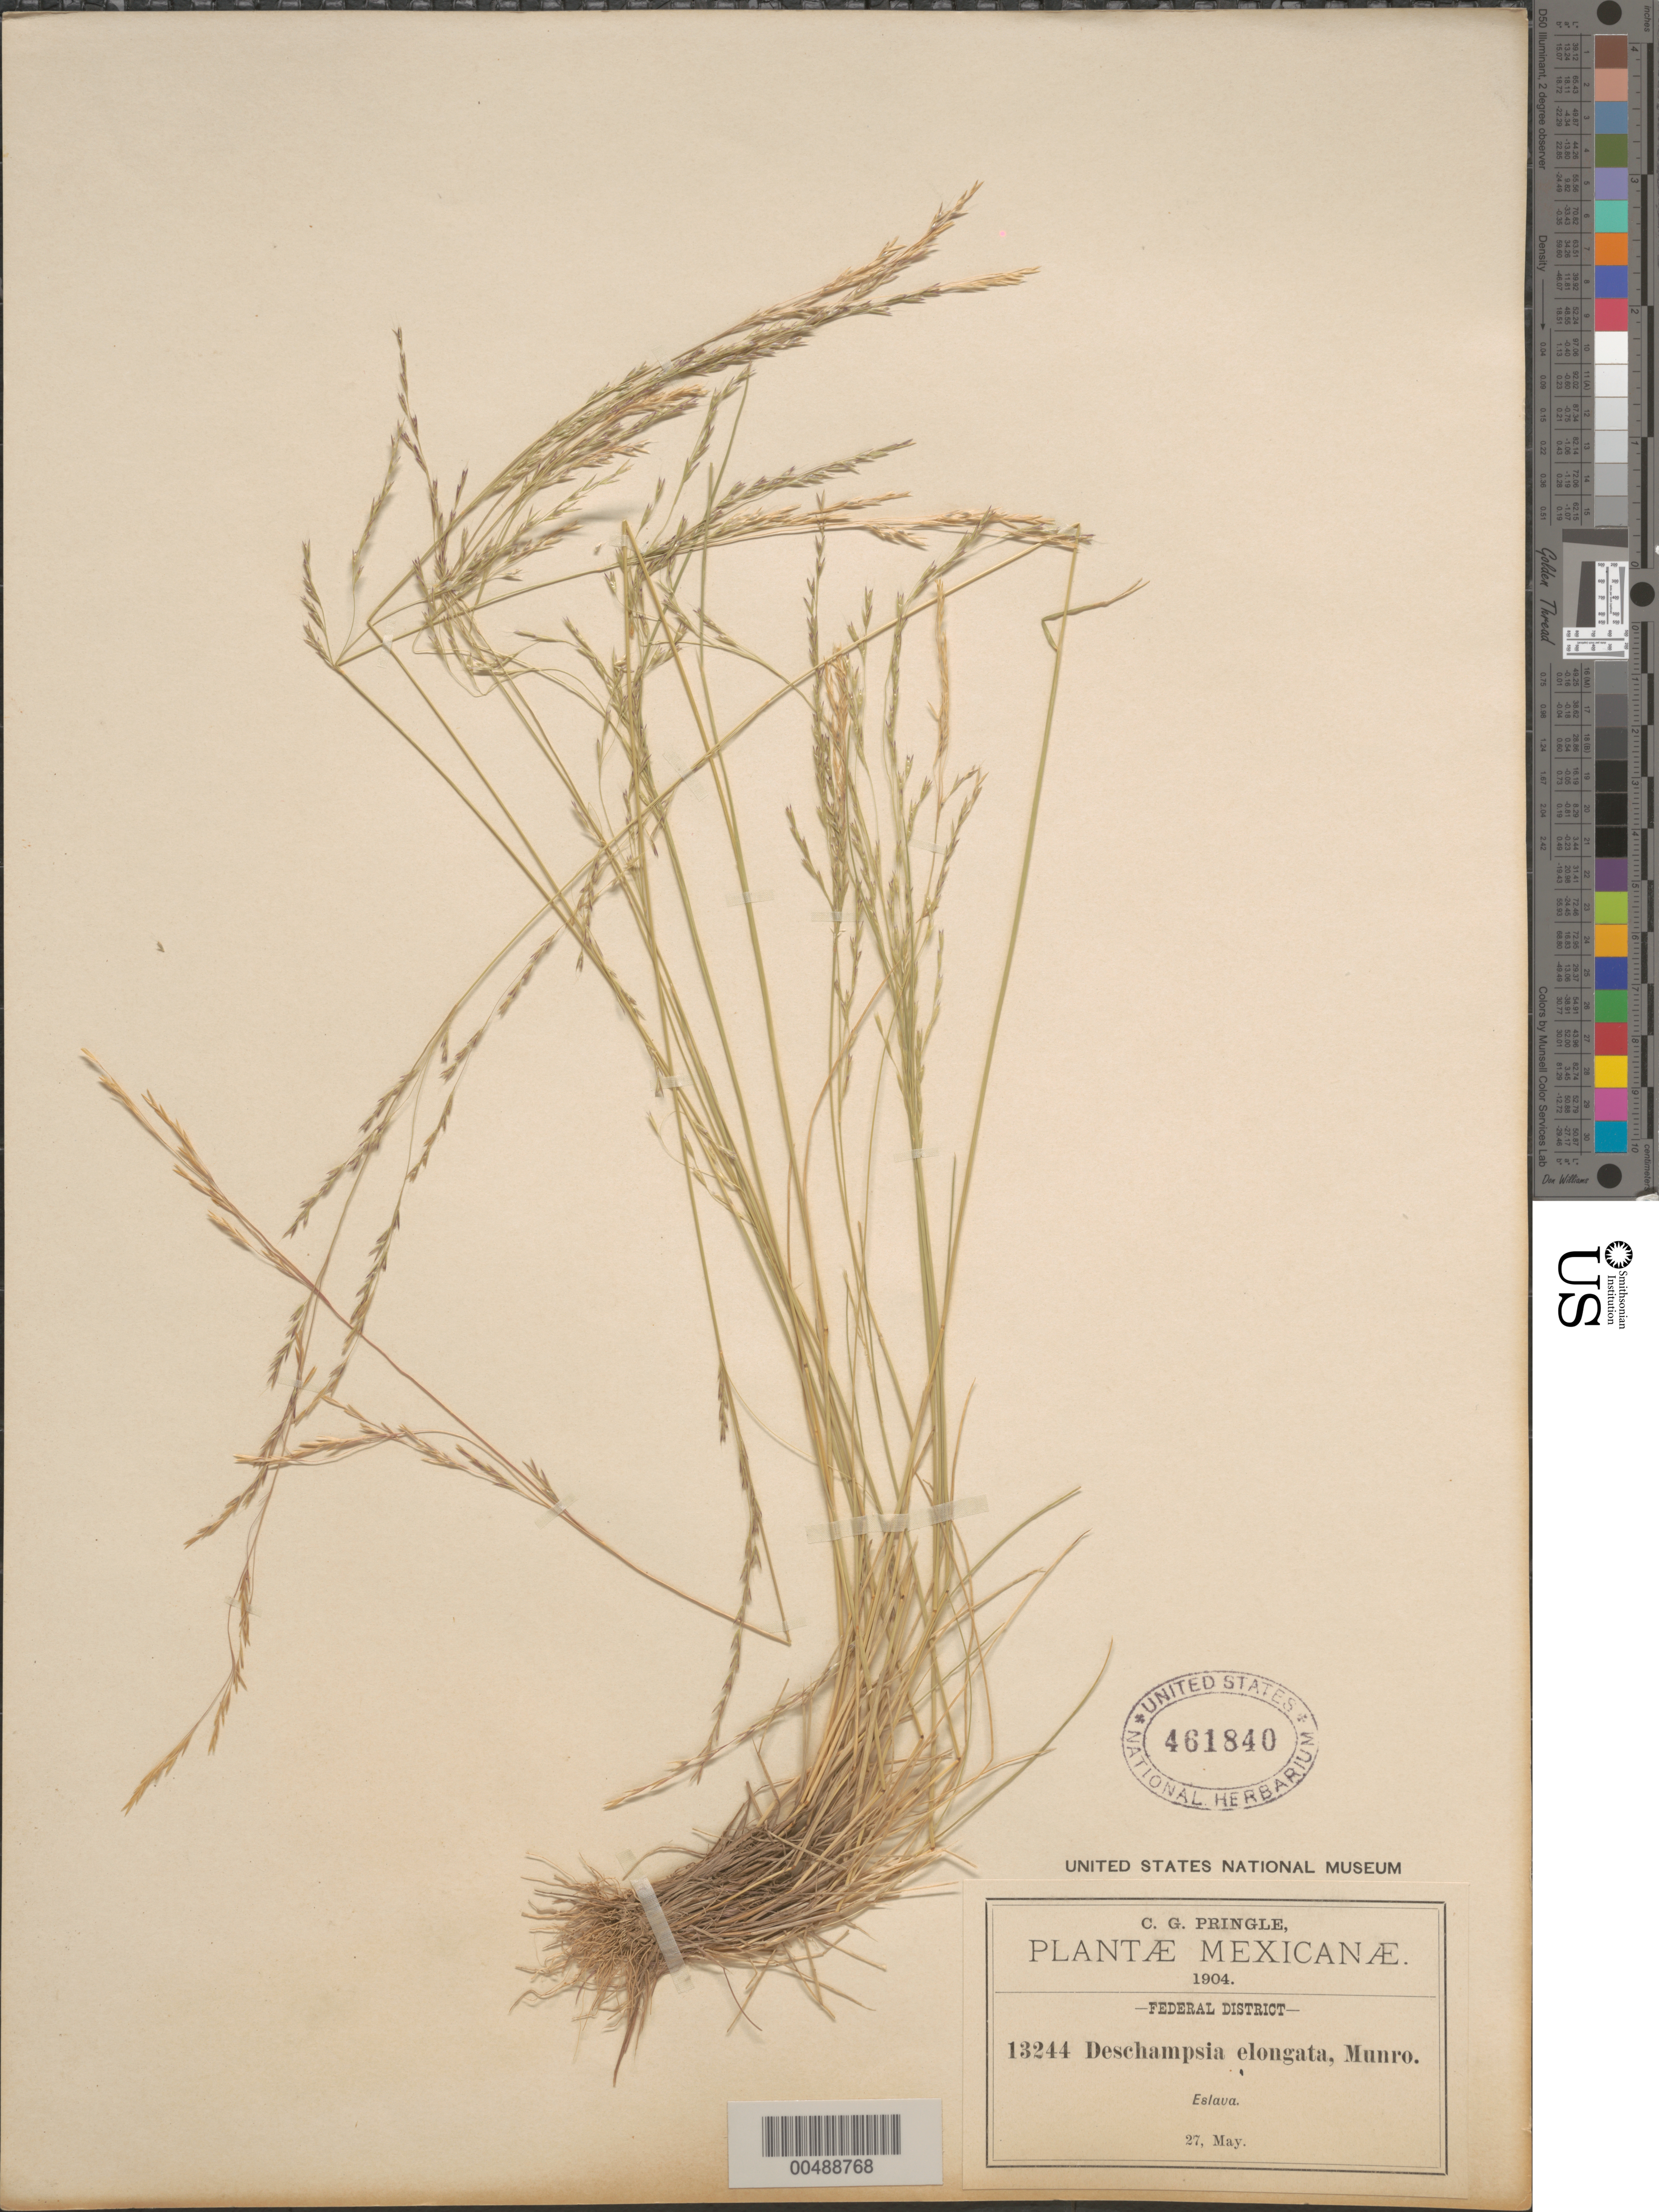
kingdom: Plantae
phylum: Tracheophyta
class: Liliopsida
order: Poales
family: Poaceae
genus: Deschampsia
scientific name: Deschampsia elongata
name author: (Hook.) Munro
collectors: C. G. Pringle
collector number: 13244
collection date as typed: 27 May 1904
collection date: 1904-05-27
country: Mexico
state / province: Distrito Federal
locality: Eslava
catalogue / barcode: US 461840